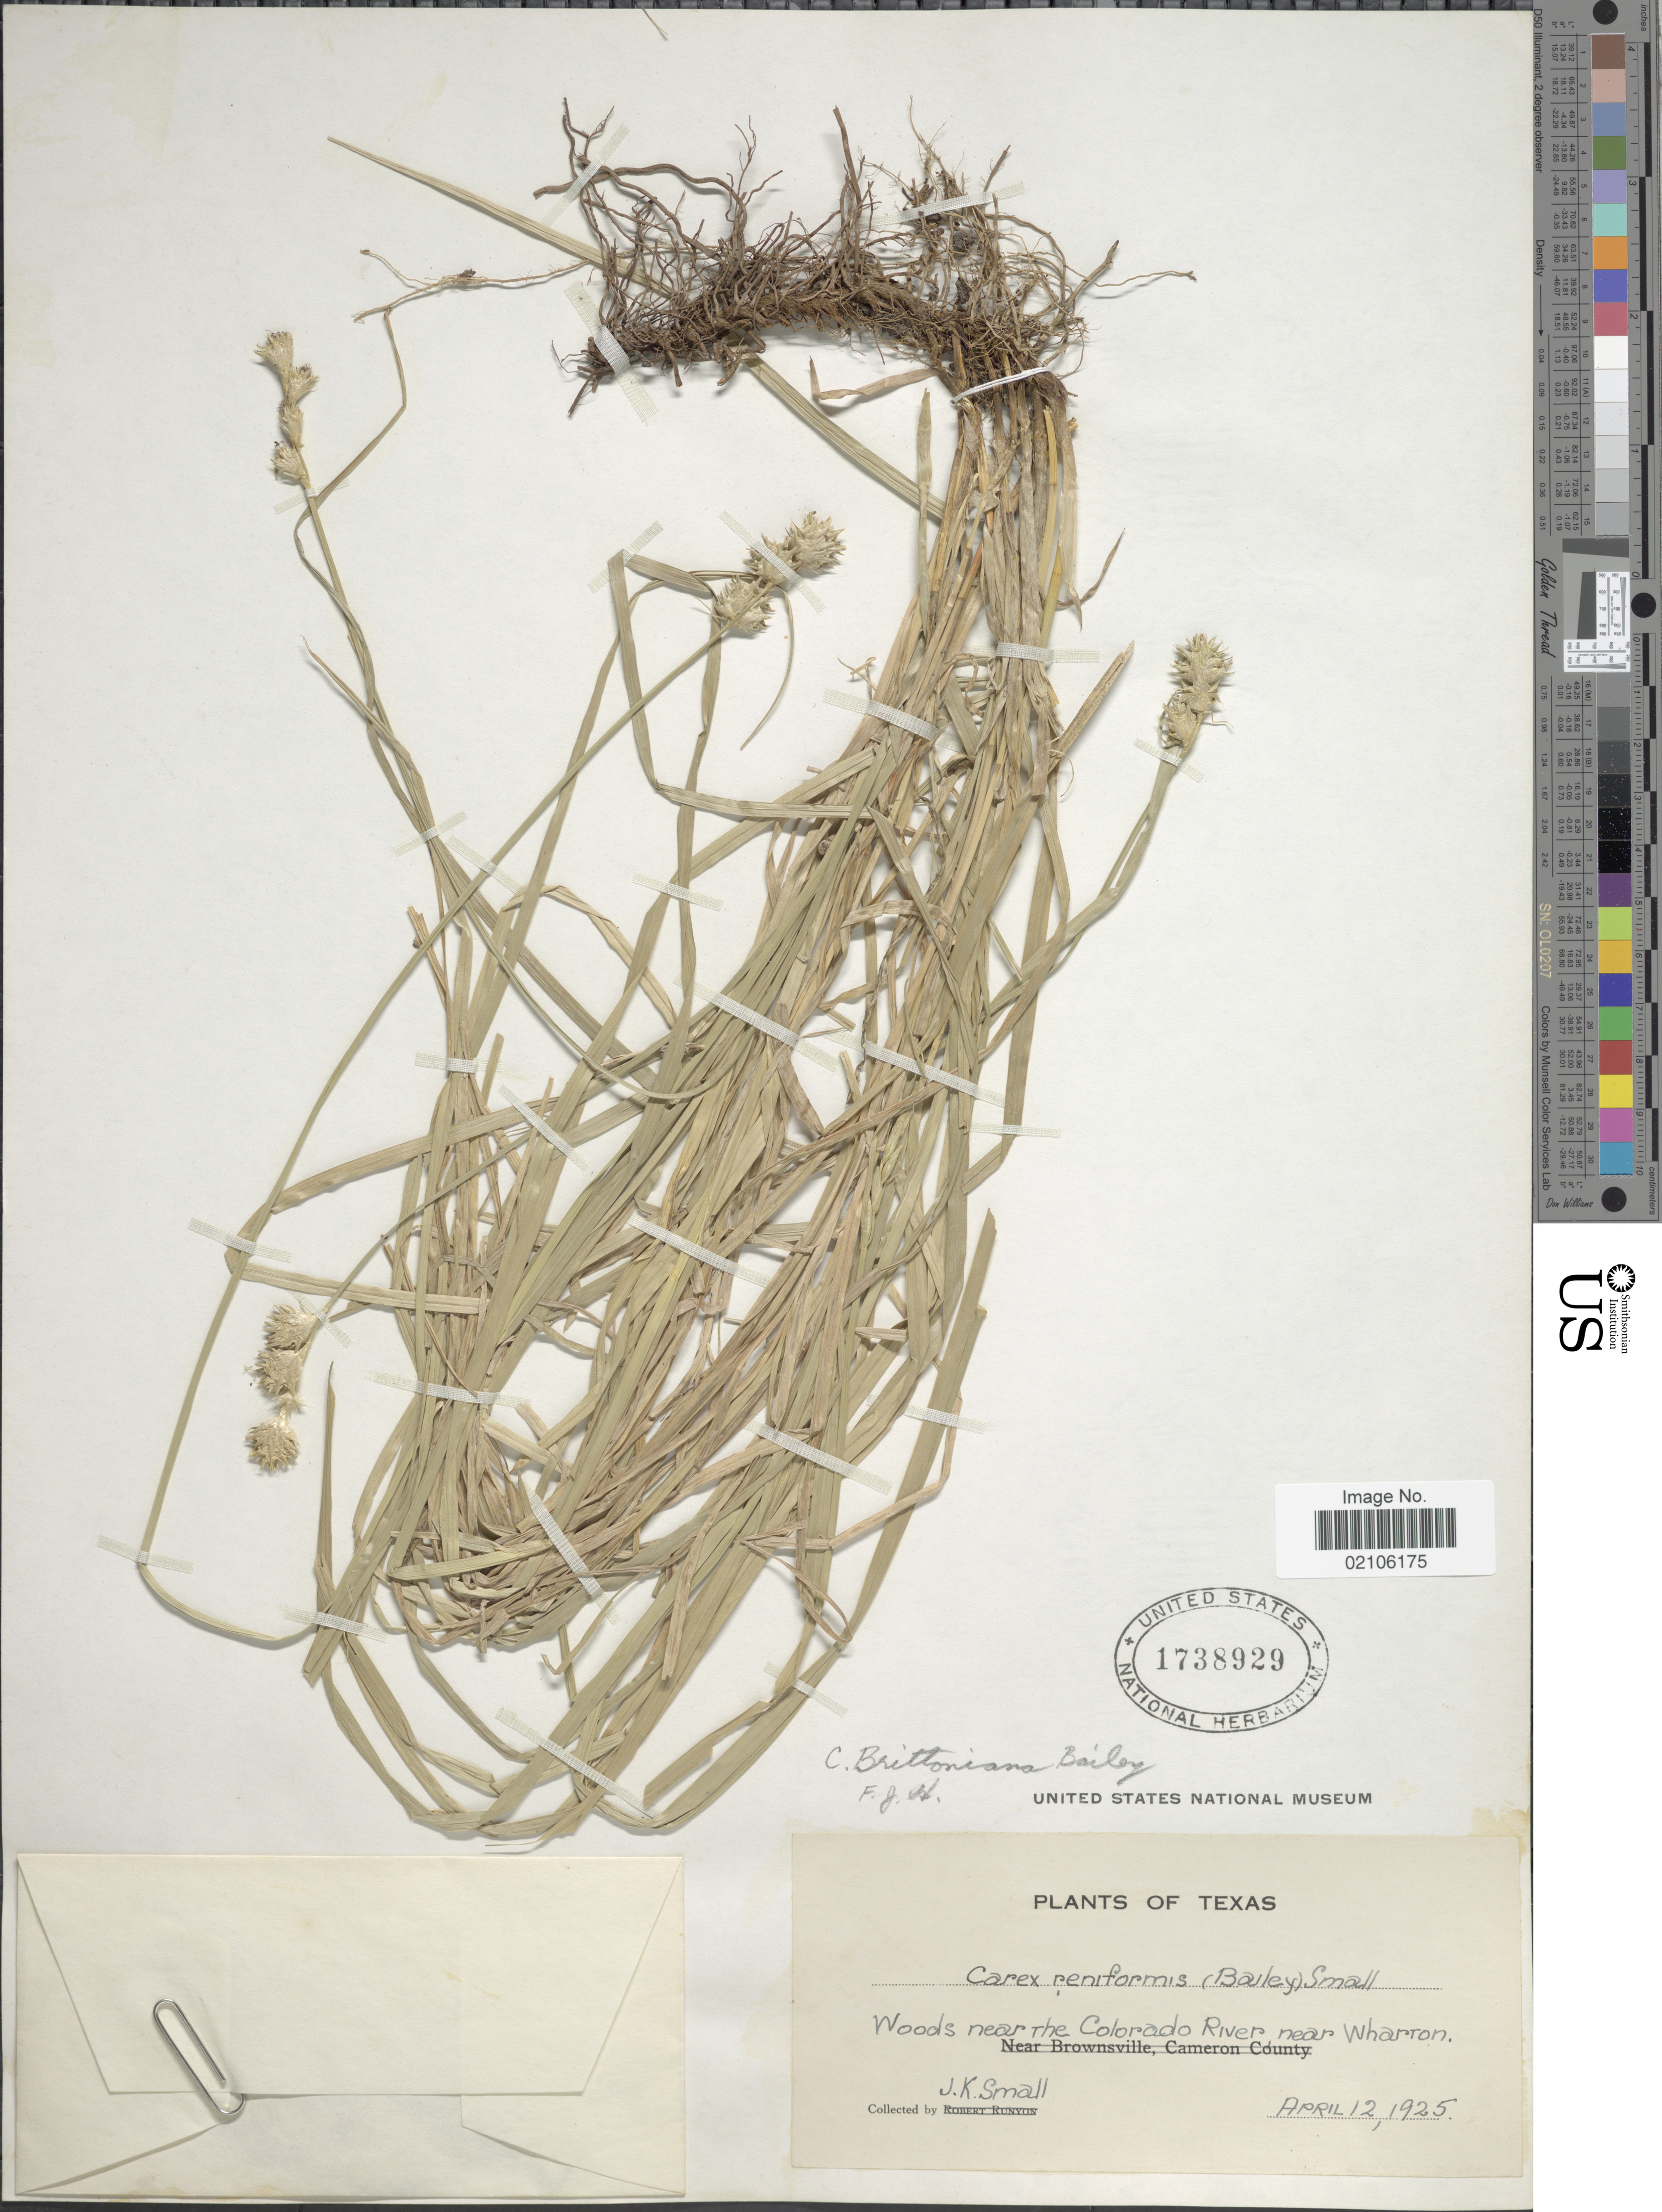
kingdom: Plantae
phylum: Tracheophyta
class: Liliopsida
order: Poales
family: Cyperaceae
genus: Carex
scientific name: Carex tetrastachya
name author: Scheele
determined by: Strong, Mark T., (BOT), Smithsonian Institution - National Museum of Natural History (UNITED STATES)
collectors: J. K. Small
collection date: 1925-04-12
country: United States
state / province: Texas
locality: Woods near the Colorado River, near Wharron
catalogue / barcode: US 1738929